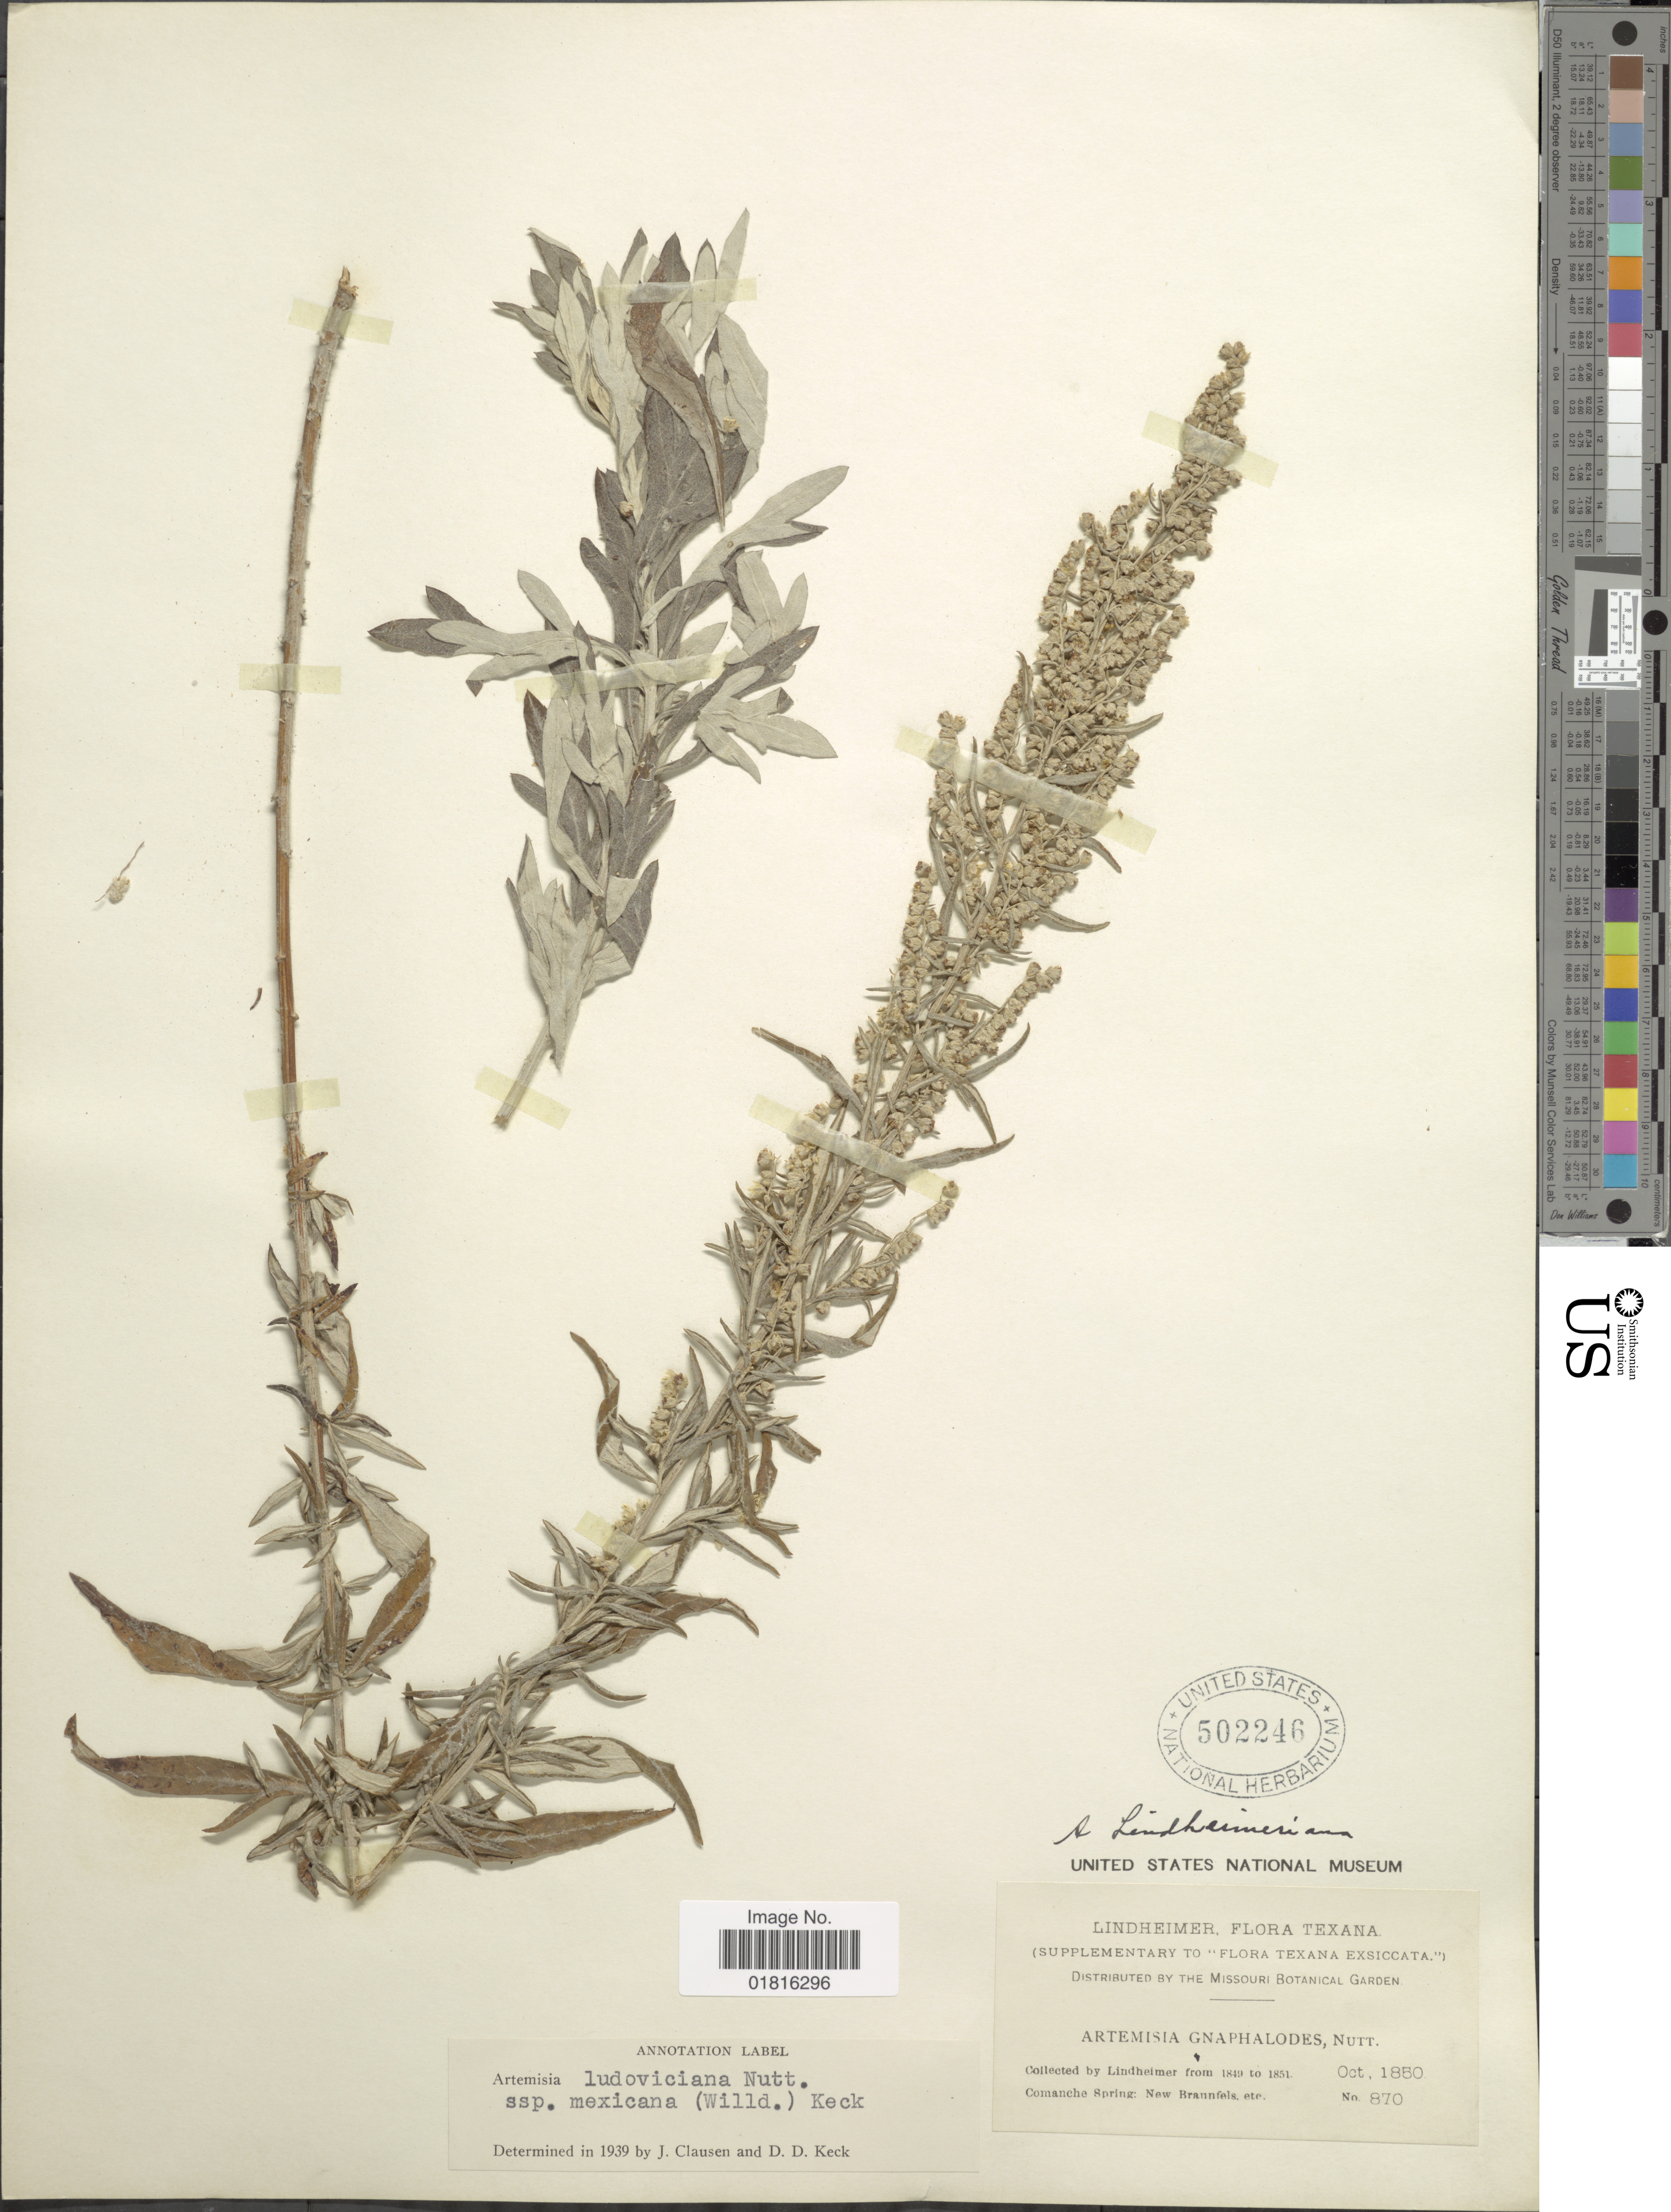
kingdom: Plantae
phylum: Tracheophyta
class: Magnoliopsida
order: Asterales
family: Asteraceae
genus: Artemisia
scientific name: Artemisia ludoviciana subsp. mexicana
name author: (Willd. ex Spreng.) D.D. Keck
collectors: -. Lindheimer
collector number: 870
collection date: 1850-10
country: United States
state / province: Texas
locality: Comanche Spring: New Braunfels, etc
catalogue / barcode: US 502246